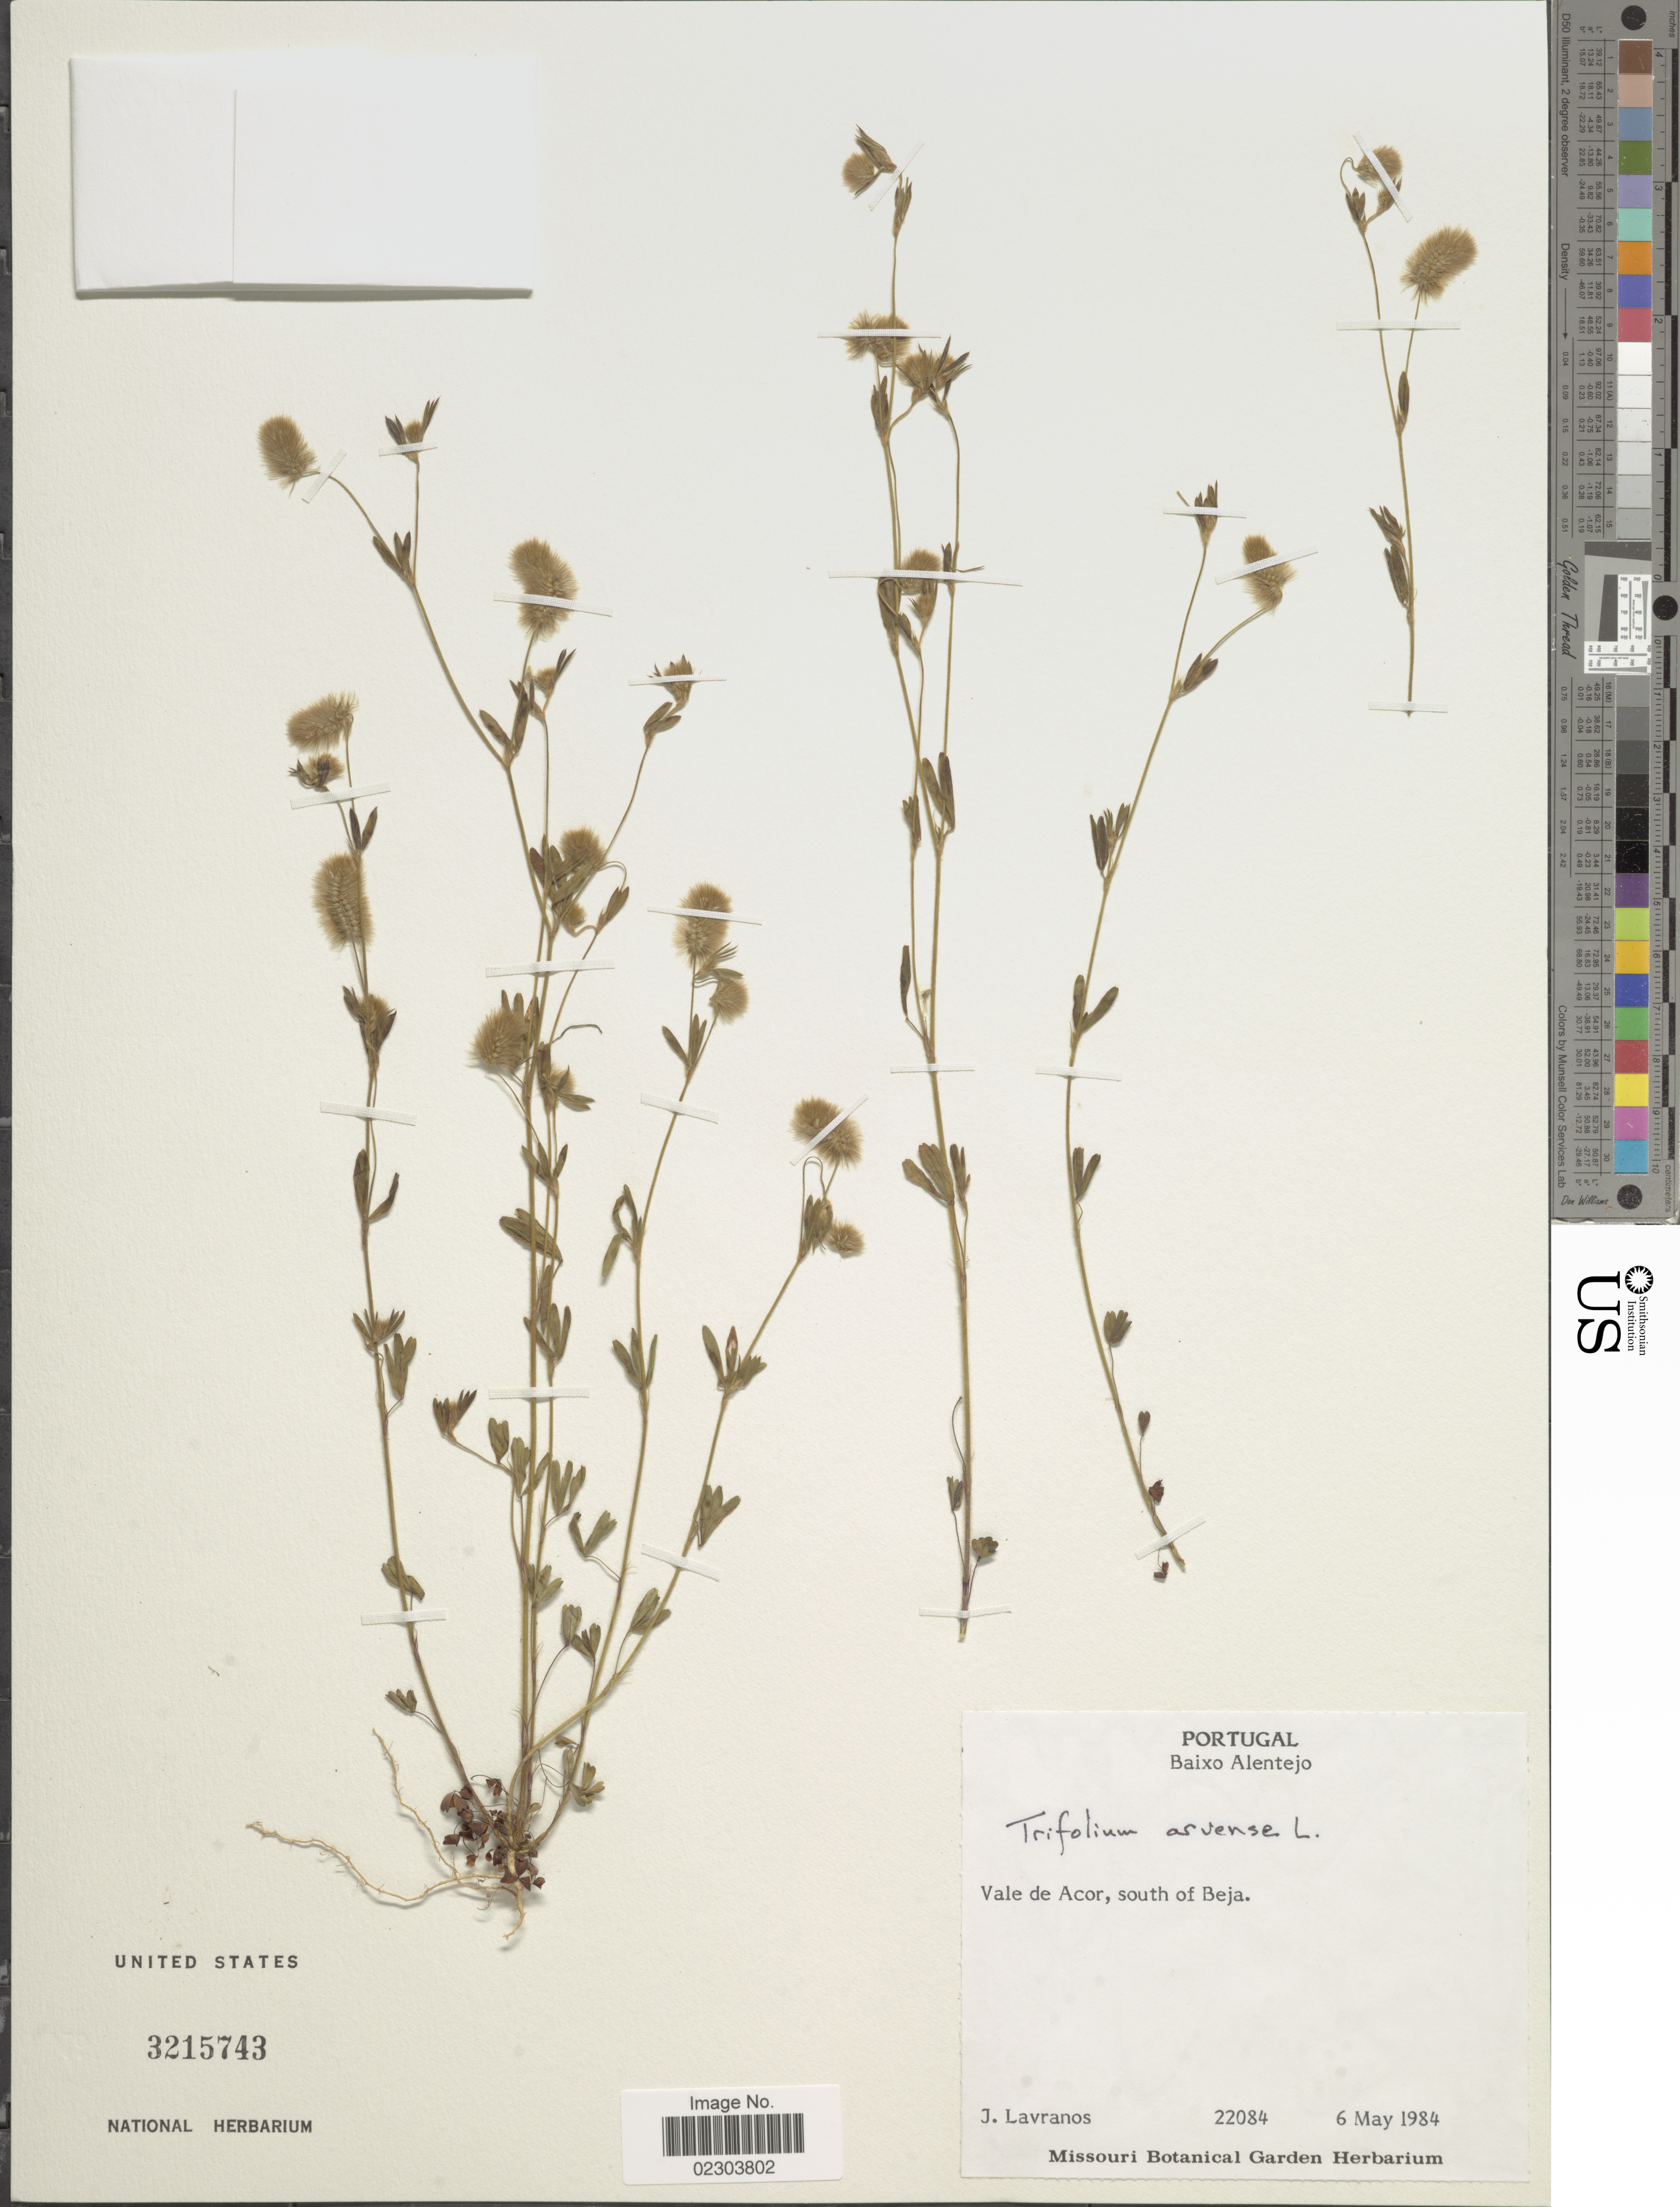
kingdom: Plantae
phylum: Tracheophyta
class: Magnoliopsida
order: Fabales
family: Fabaceae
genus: Trifolium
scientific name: Trifolium arvense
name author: L.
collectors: J. Lavranos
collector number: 22084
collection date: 1984-05-06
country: Portugal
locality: Baixo Alentejo, Vale de Acor, south of Beja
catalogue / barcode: US 3215743